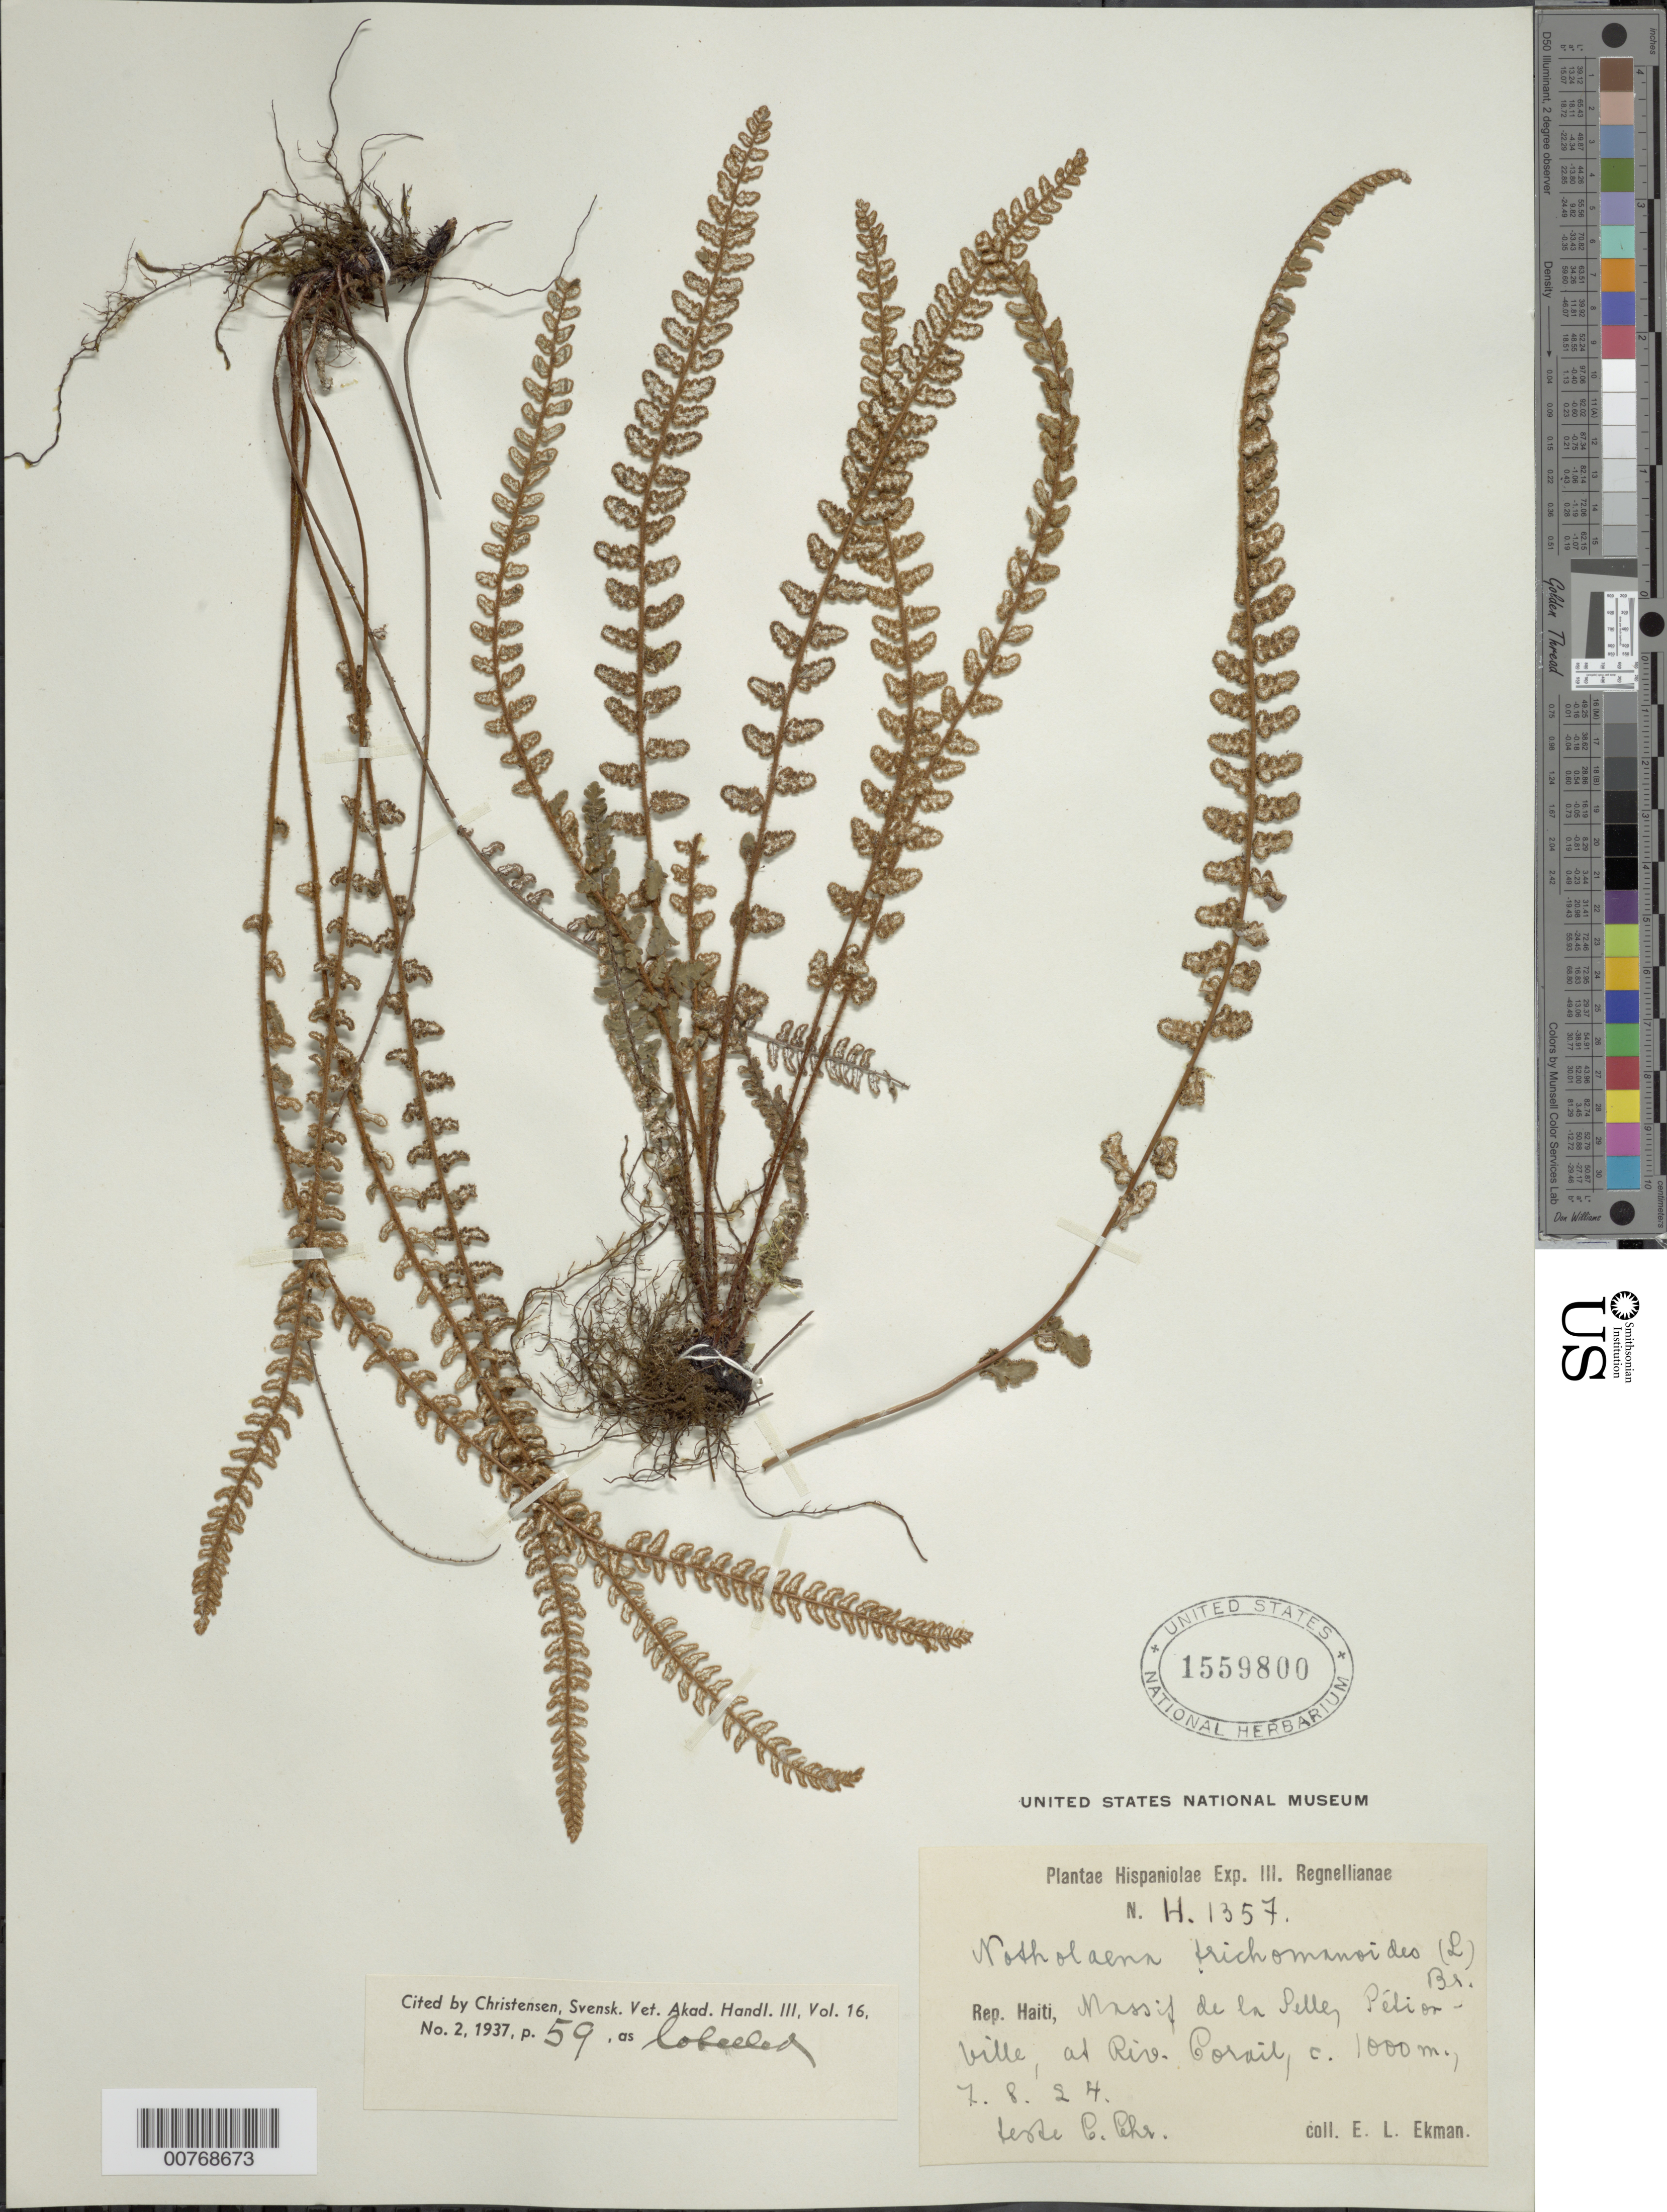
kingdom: Plantae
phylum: Tracheophyta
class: Polypodiopsida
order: Polypodiales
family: Pteridaceae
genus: Notholaena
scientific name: Notholaena trichomanoides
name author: (L.) Desv.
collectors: E. L. Ekman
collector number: H 1357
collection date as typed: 07 Aug 1924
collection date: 1924-08-07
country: Haiti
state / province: Ouest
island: Hispaniola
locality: Massif de la Selle, Pétionville, at Riv. Corail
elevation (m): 1000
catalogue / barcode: US 1559800